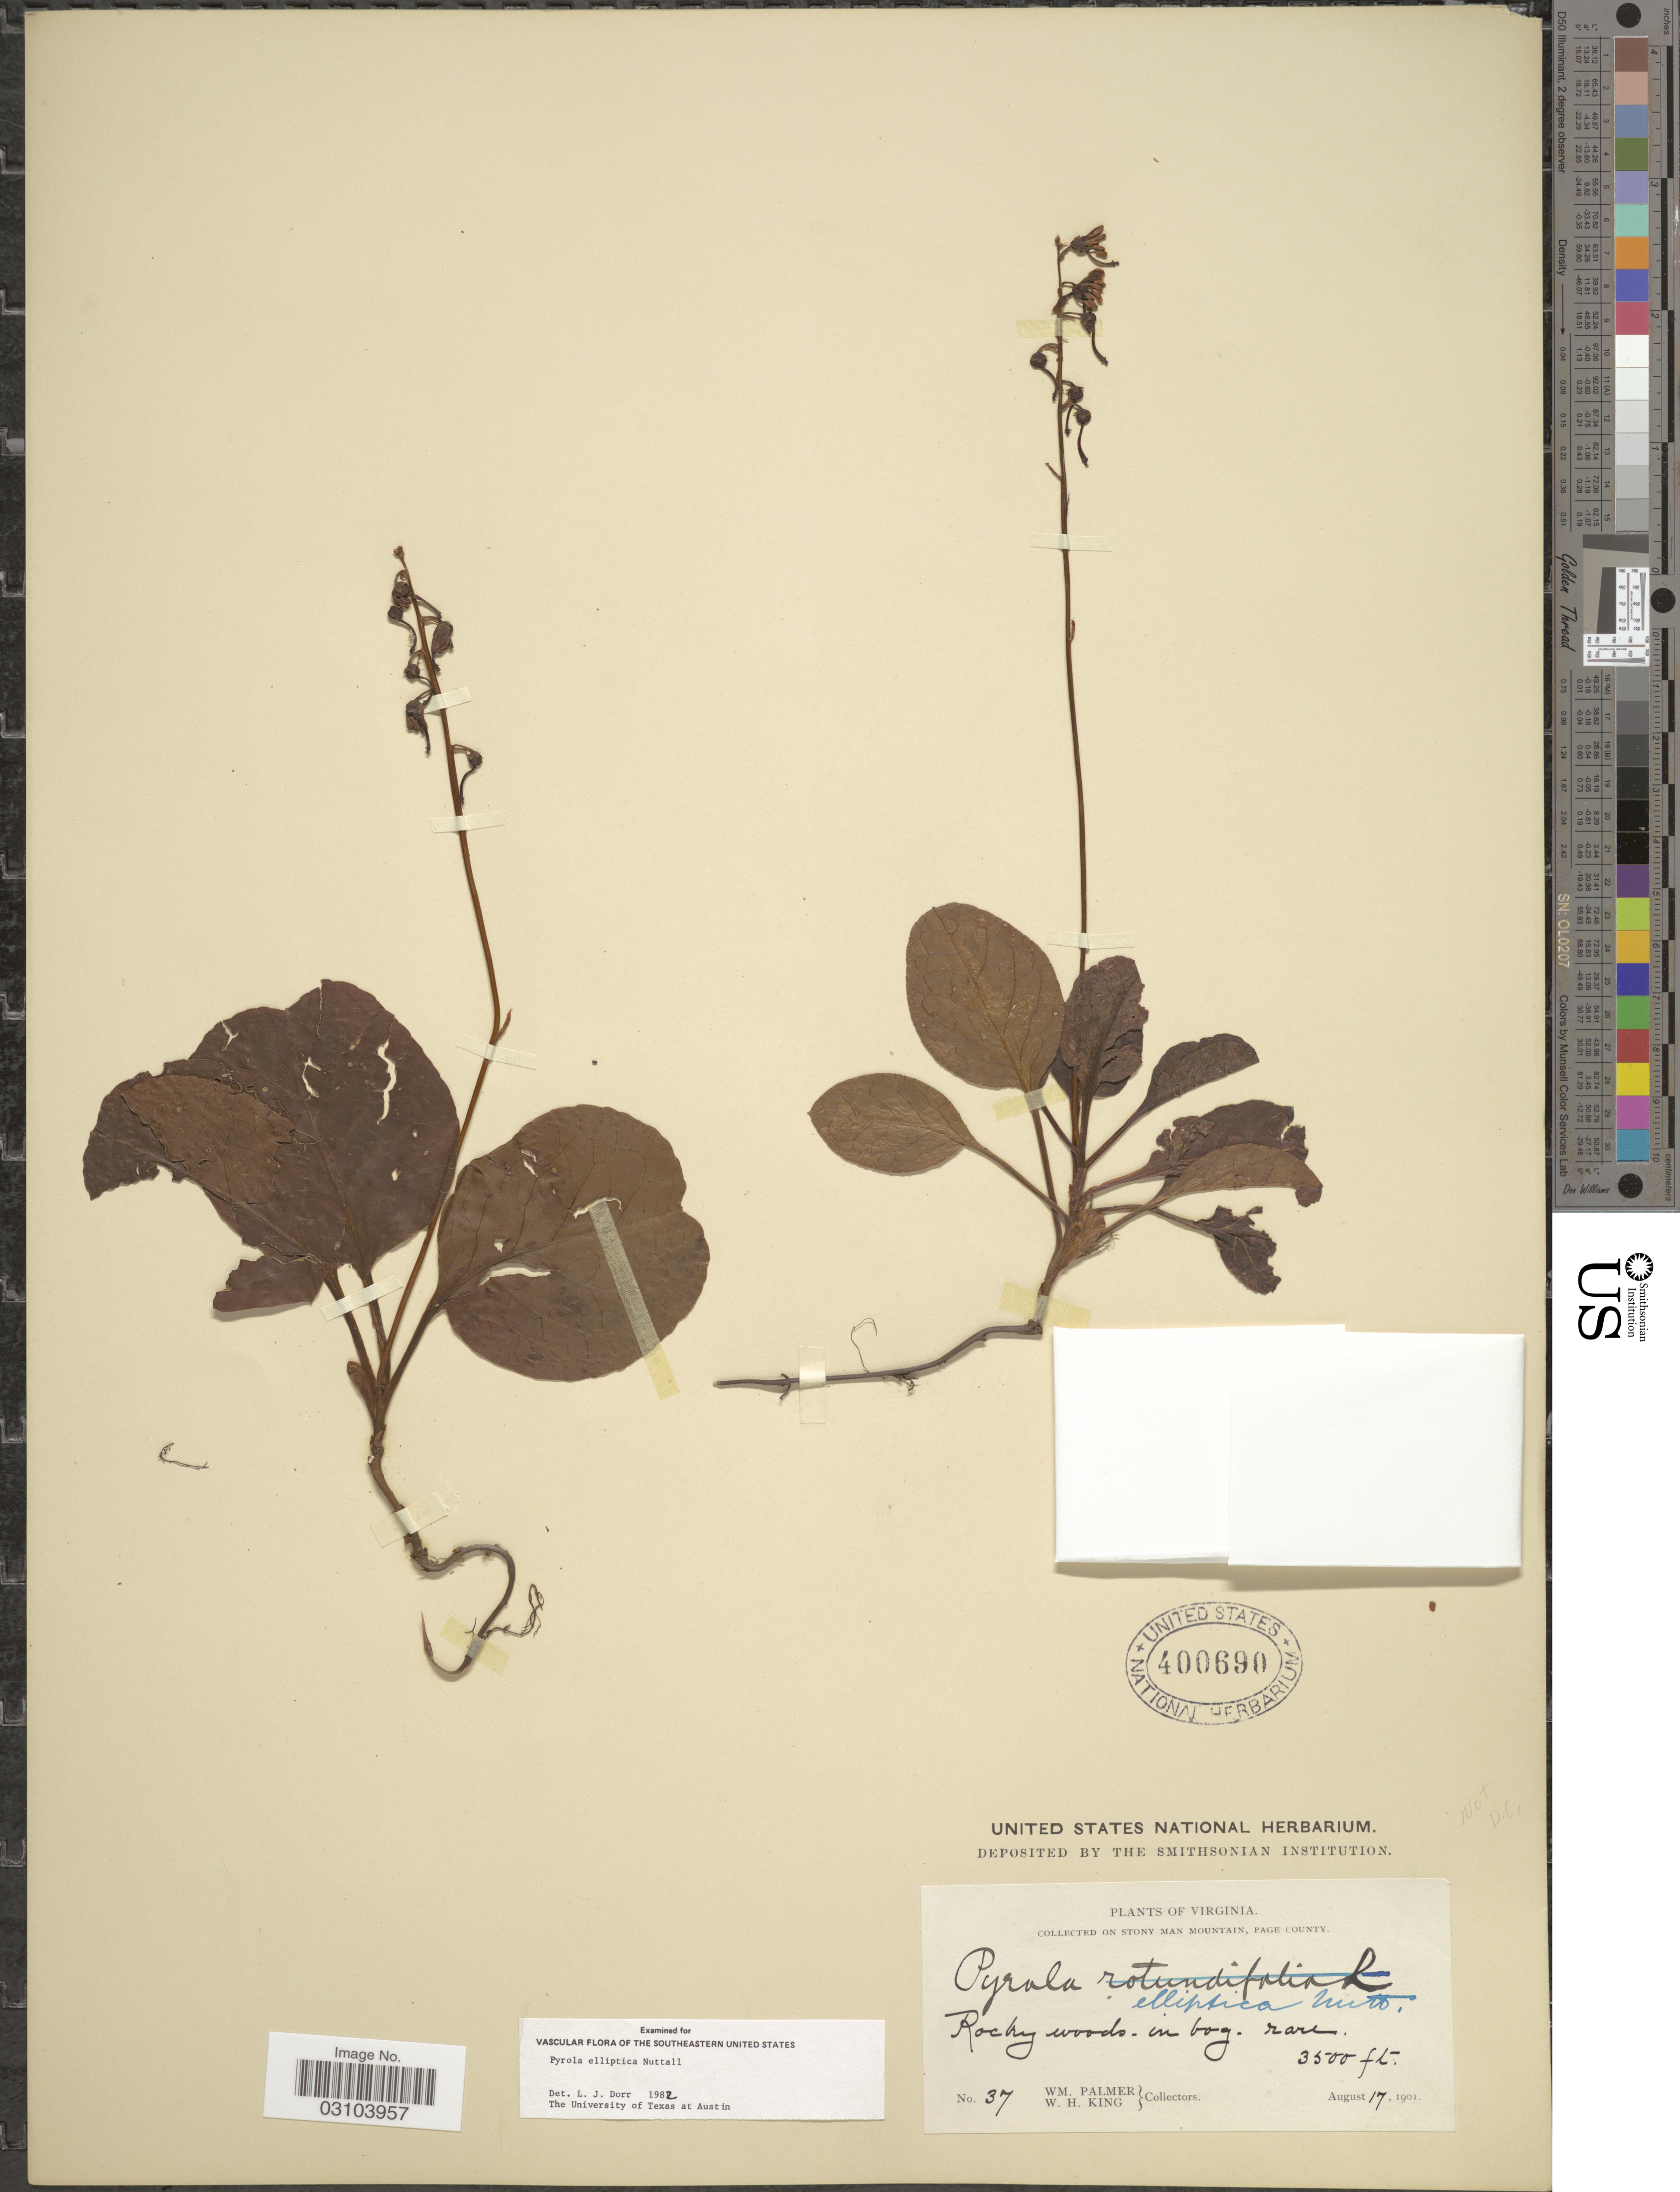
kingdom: Plantae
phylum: Tracheophyta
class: Magnoliopsida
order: Ericales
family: Ericaceae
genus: Pyrola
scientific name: Pyrola elliptica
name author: Nutt.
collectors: W. Palmer & W. H. King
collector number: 37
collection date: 1901-08-17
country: United States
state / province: Virginia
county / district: Page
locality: On Stony Man Mountain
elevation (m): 1067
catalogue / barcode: US 400690